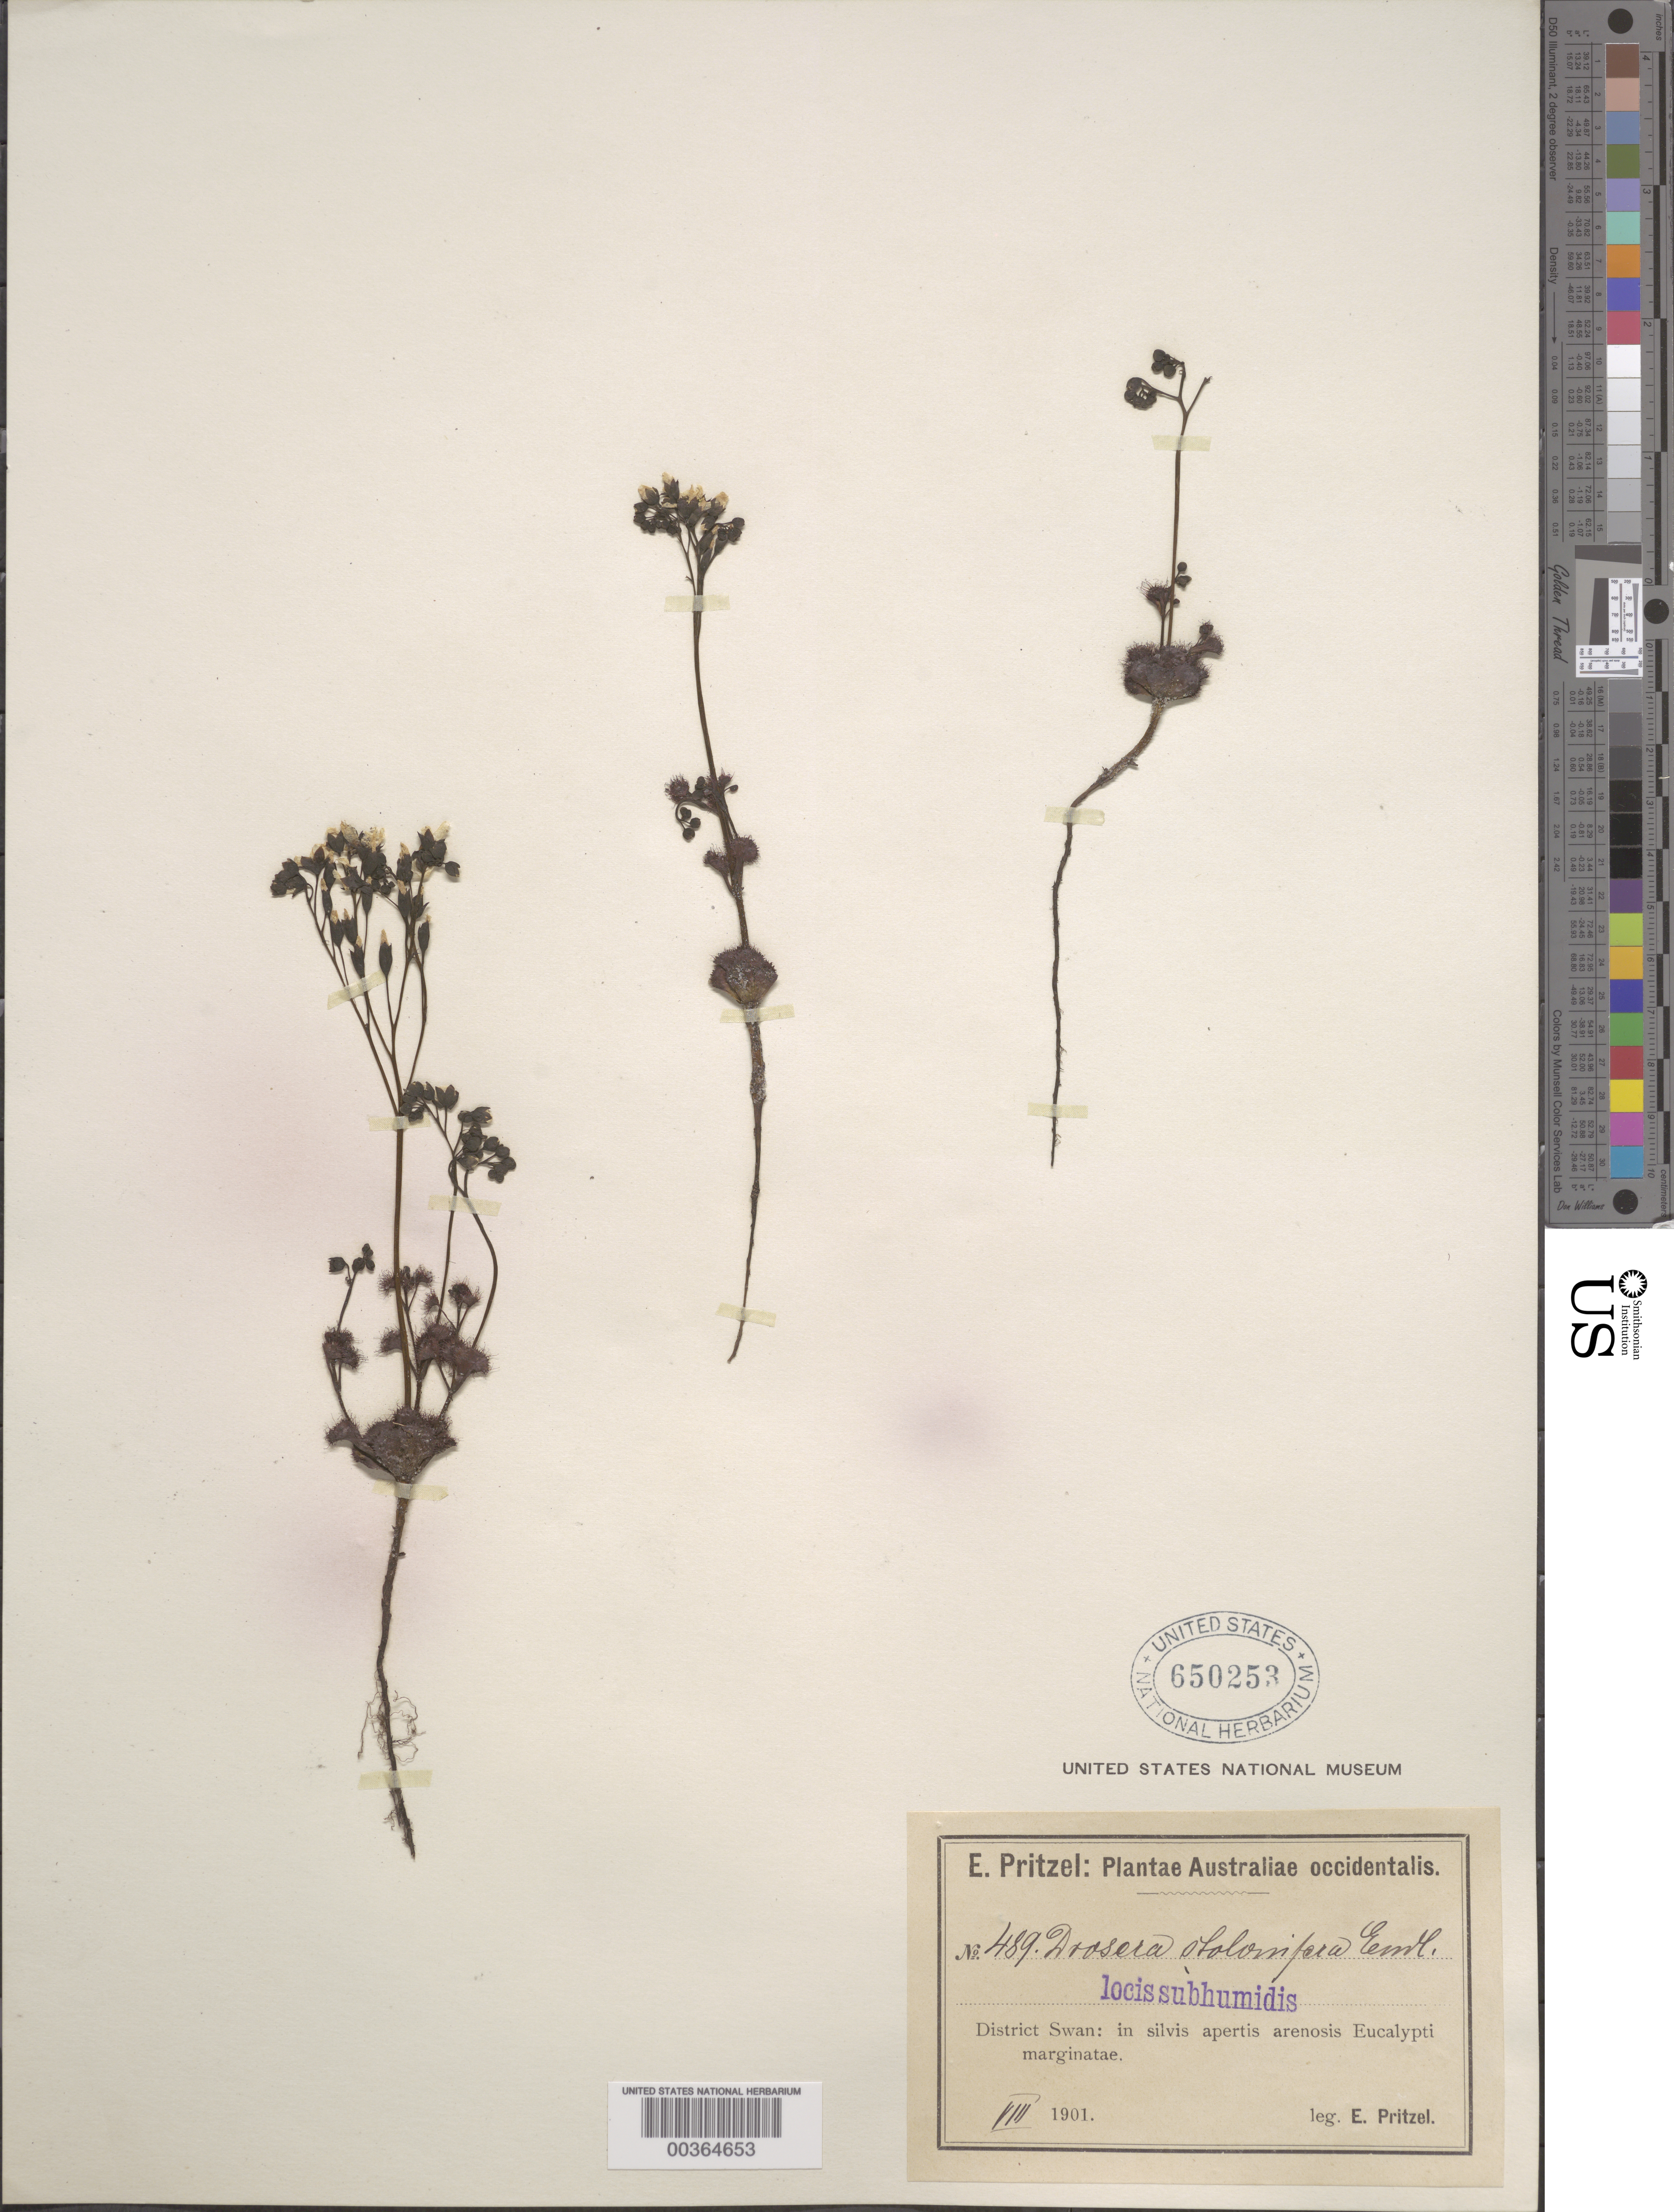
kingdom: Plantae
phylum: Tracheophyta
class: Magnoliopsida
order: Caryophyllales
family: Droseraceae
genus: Drosera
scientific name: Drosera stolonifera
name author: Endl.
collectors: E. G. Pritzel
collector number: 489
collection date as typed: Aug 1901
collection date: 1901-08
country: Australia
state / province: Western Australia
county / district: Swan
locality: Swan district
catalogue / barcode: US 650253